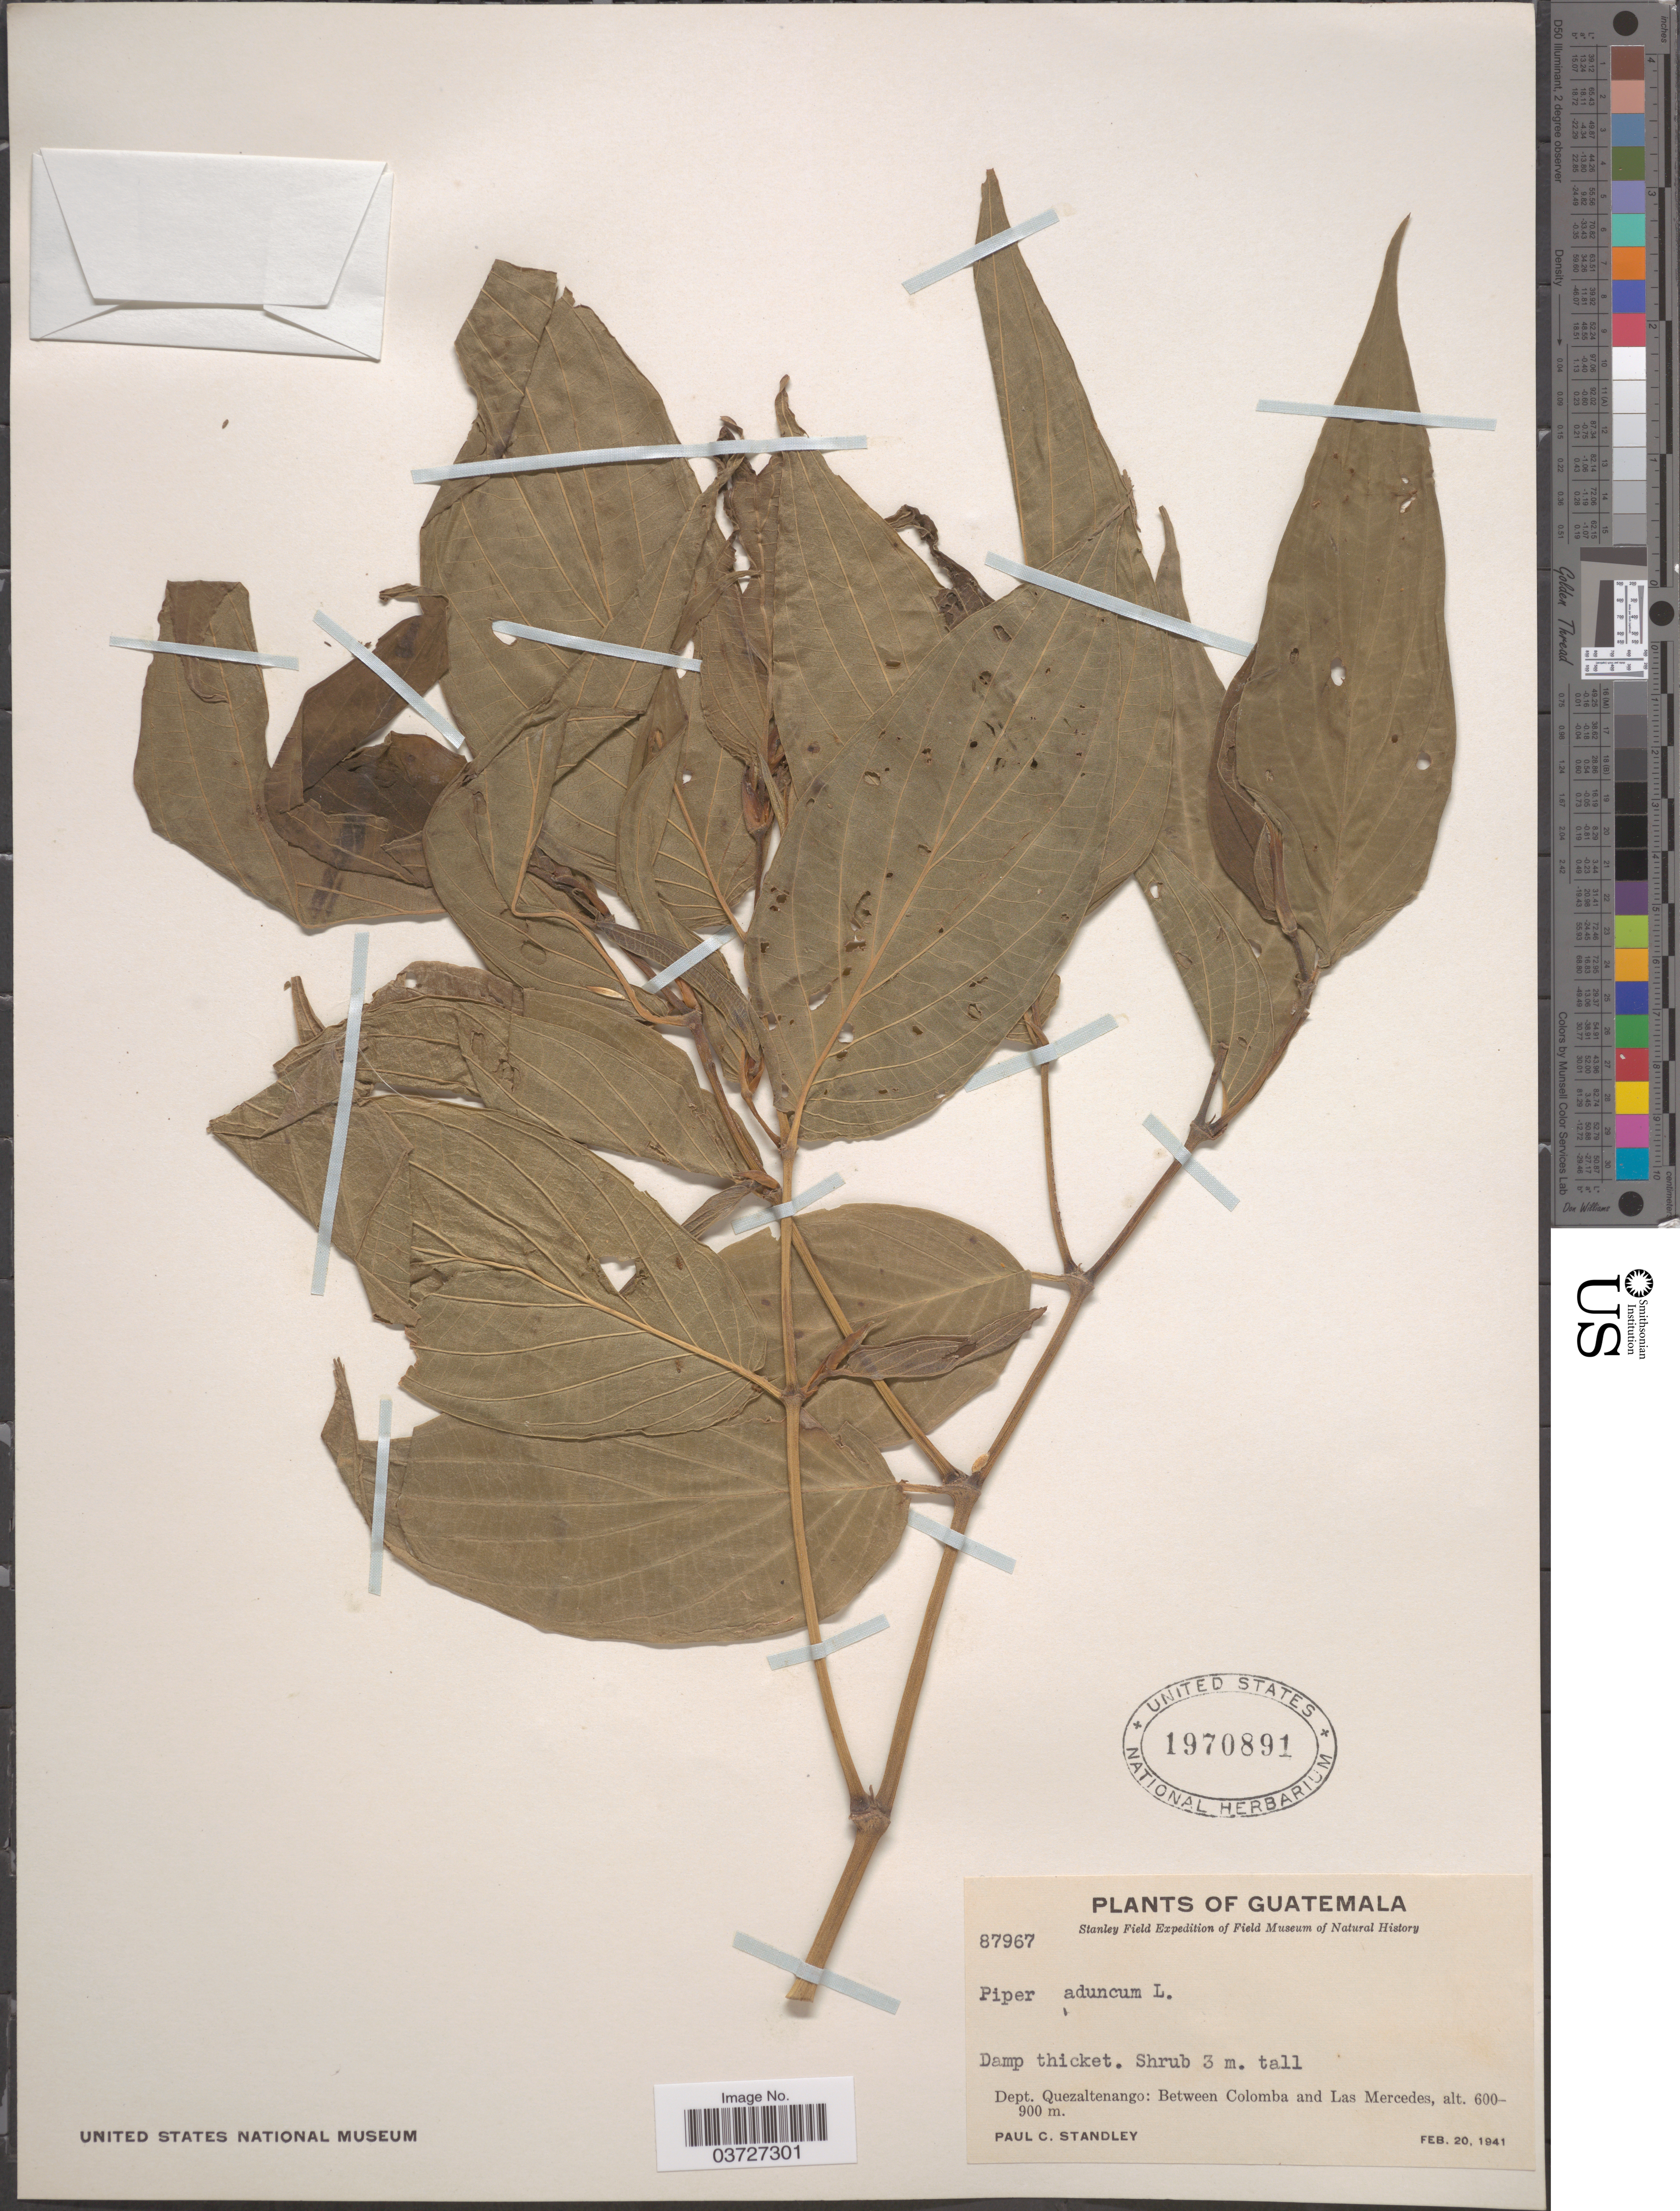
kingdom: Plantae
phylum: Tracheophyta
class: Magnoliopsida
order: Piperales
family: Piperaceae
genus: Piper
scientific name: Piper aduncum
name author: L.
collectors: P. C. Standley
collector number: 87967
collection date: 1941-02-20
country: Guatemala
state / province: Quetzaltenango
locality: Dept. Quezaltenango: Between Colomba and Las Mercedes.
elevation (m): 600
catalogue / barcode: US 1970891